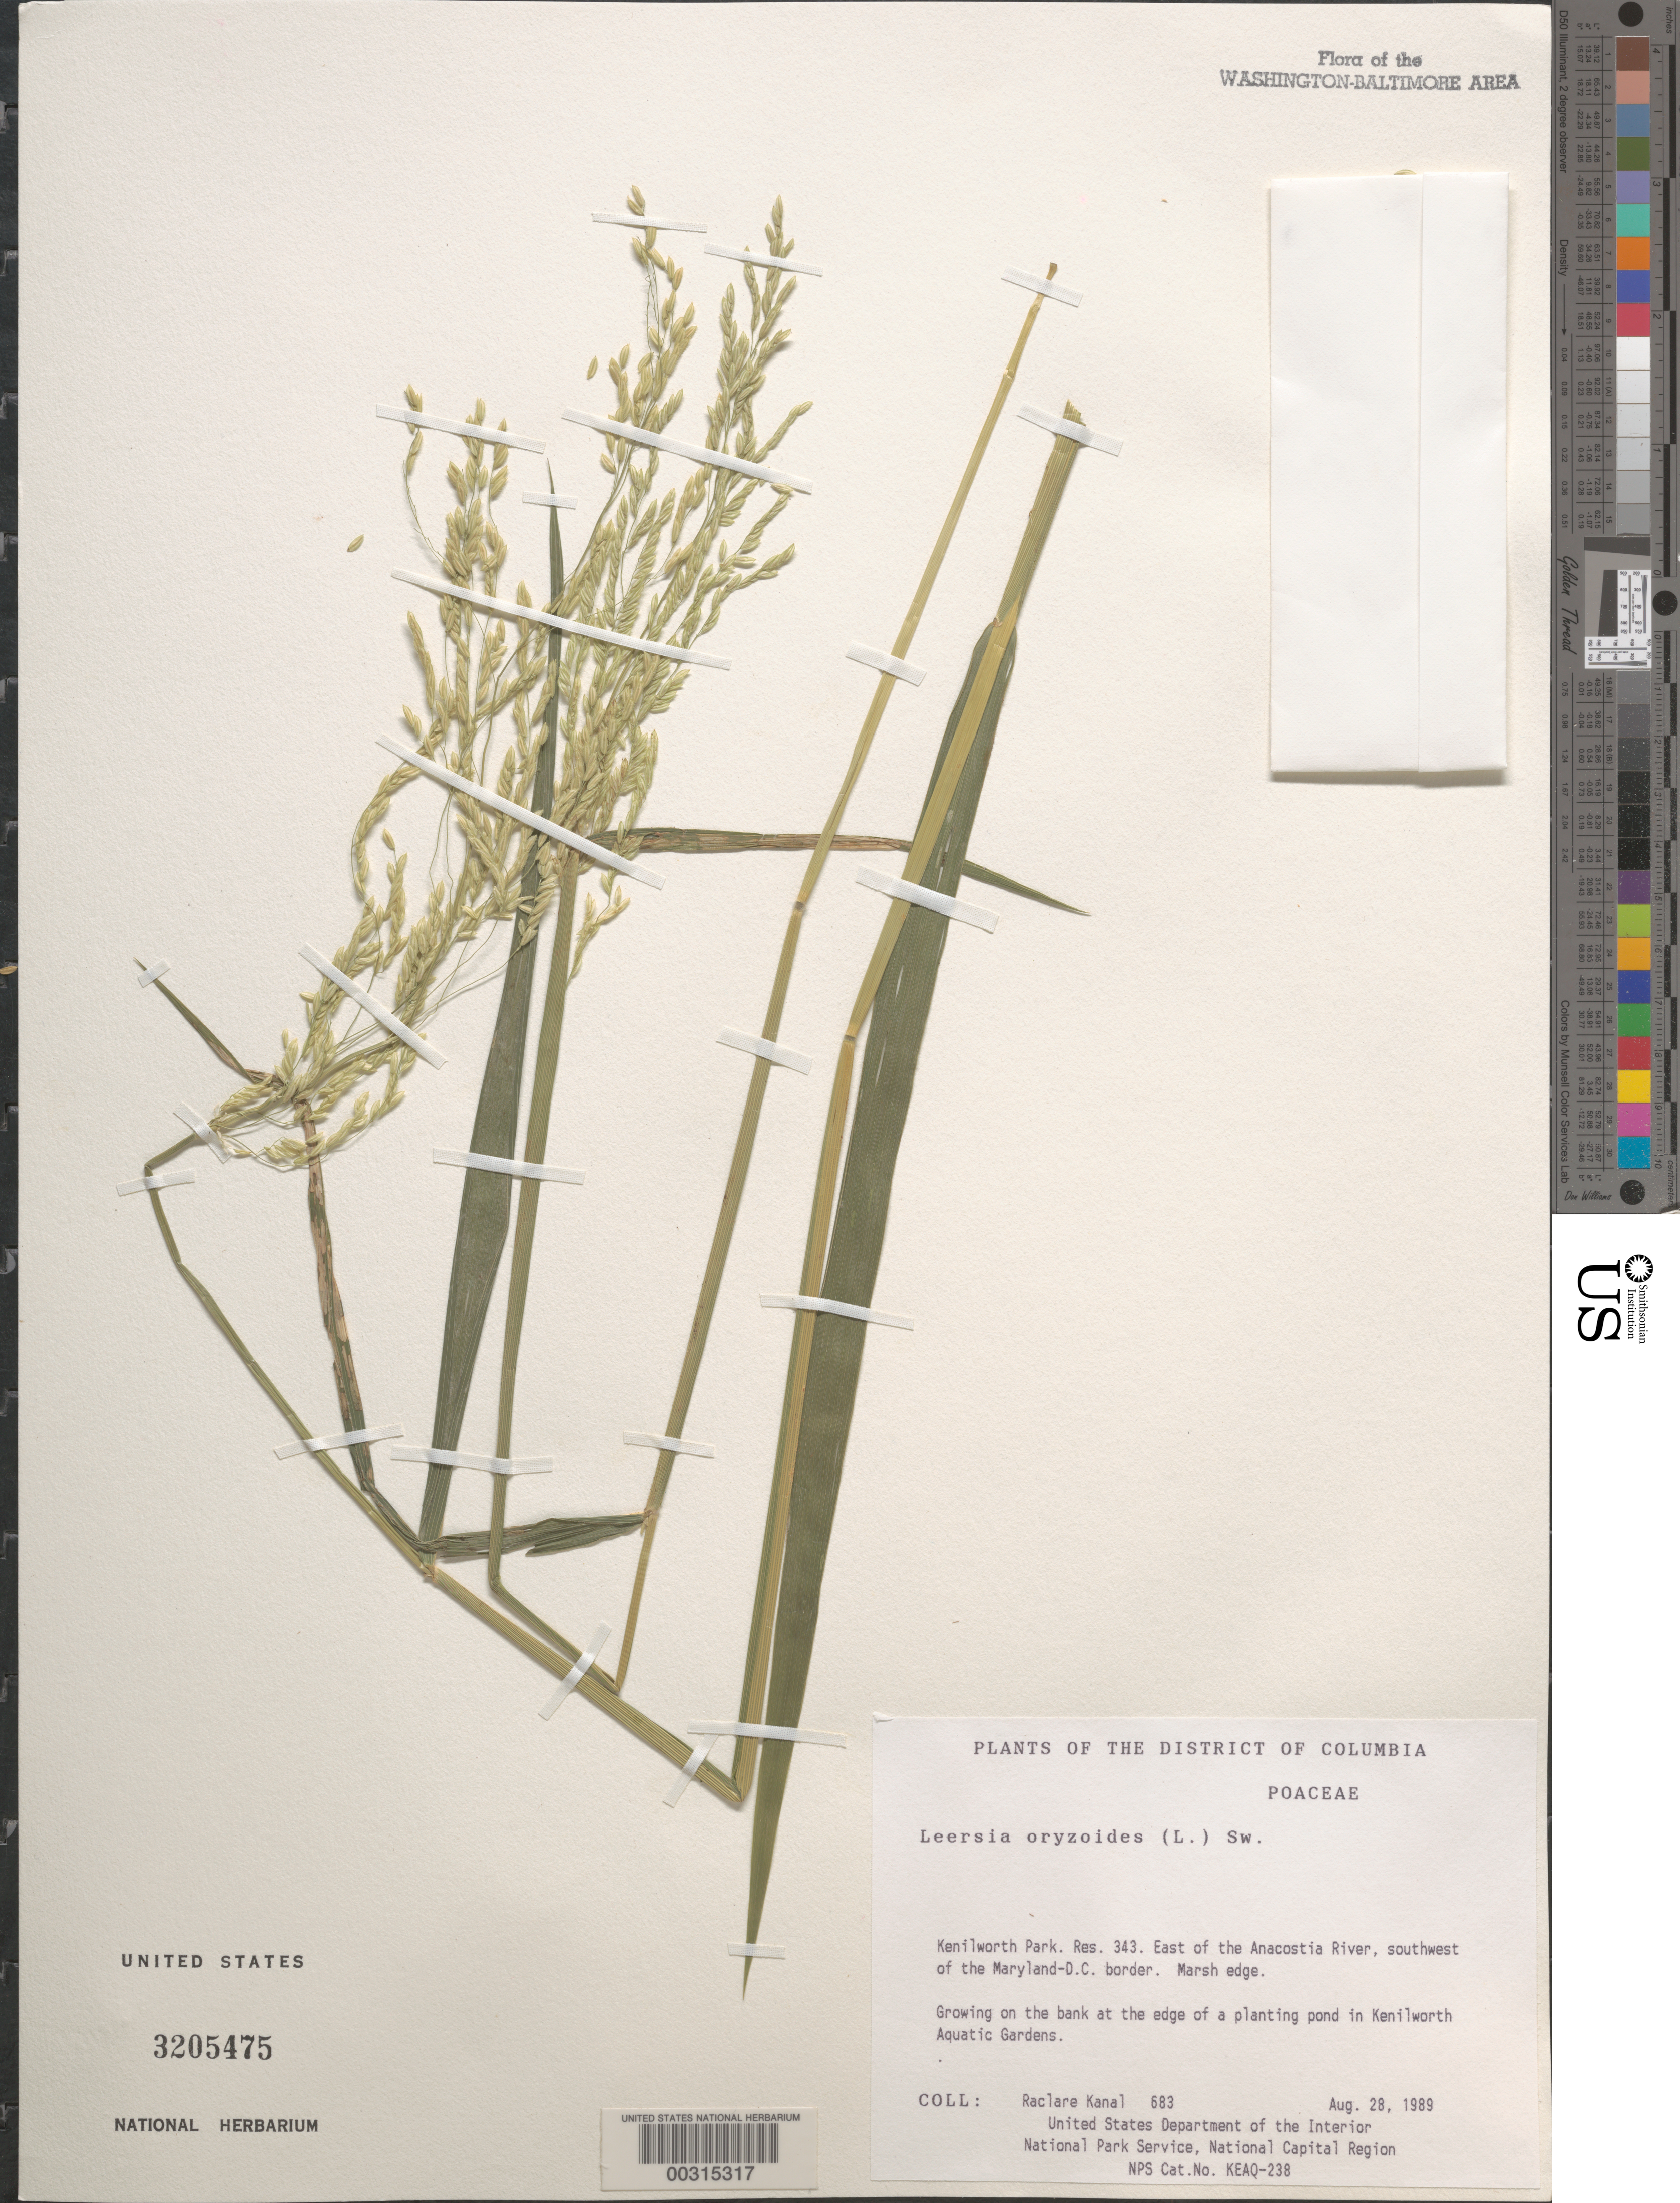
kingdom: Plantae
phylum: Tracheophyta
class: Liliopsida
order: Poales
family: Poaceae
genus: Leersia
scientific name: Leersia oryzoides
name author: (L.) Sw.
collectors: R. Kanal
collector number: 683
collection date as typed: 28 Aug 1989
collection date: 1989-08-28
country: United States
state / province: District of Columbia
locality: Kenilworth Park, Res. 343, E of Anacostia River, SW of MD-DC Boundary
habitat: Marsh edge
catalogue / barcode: US 3205475